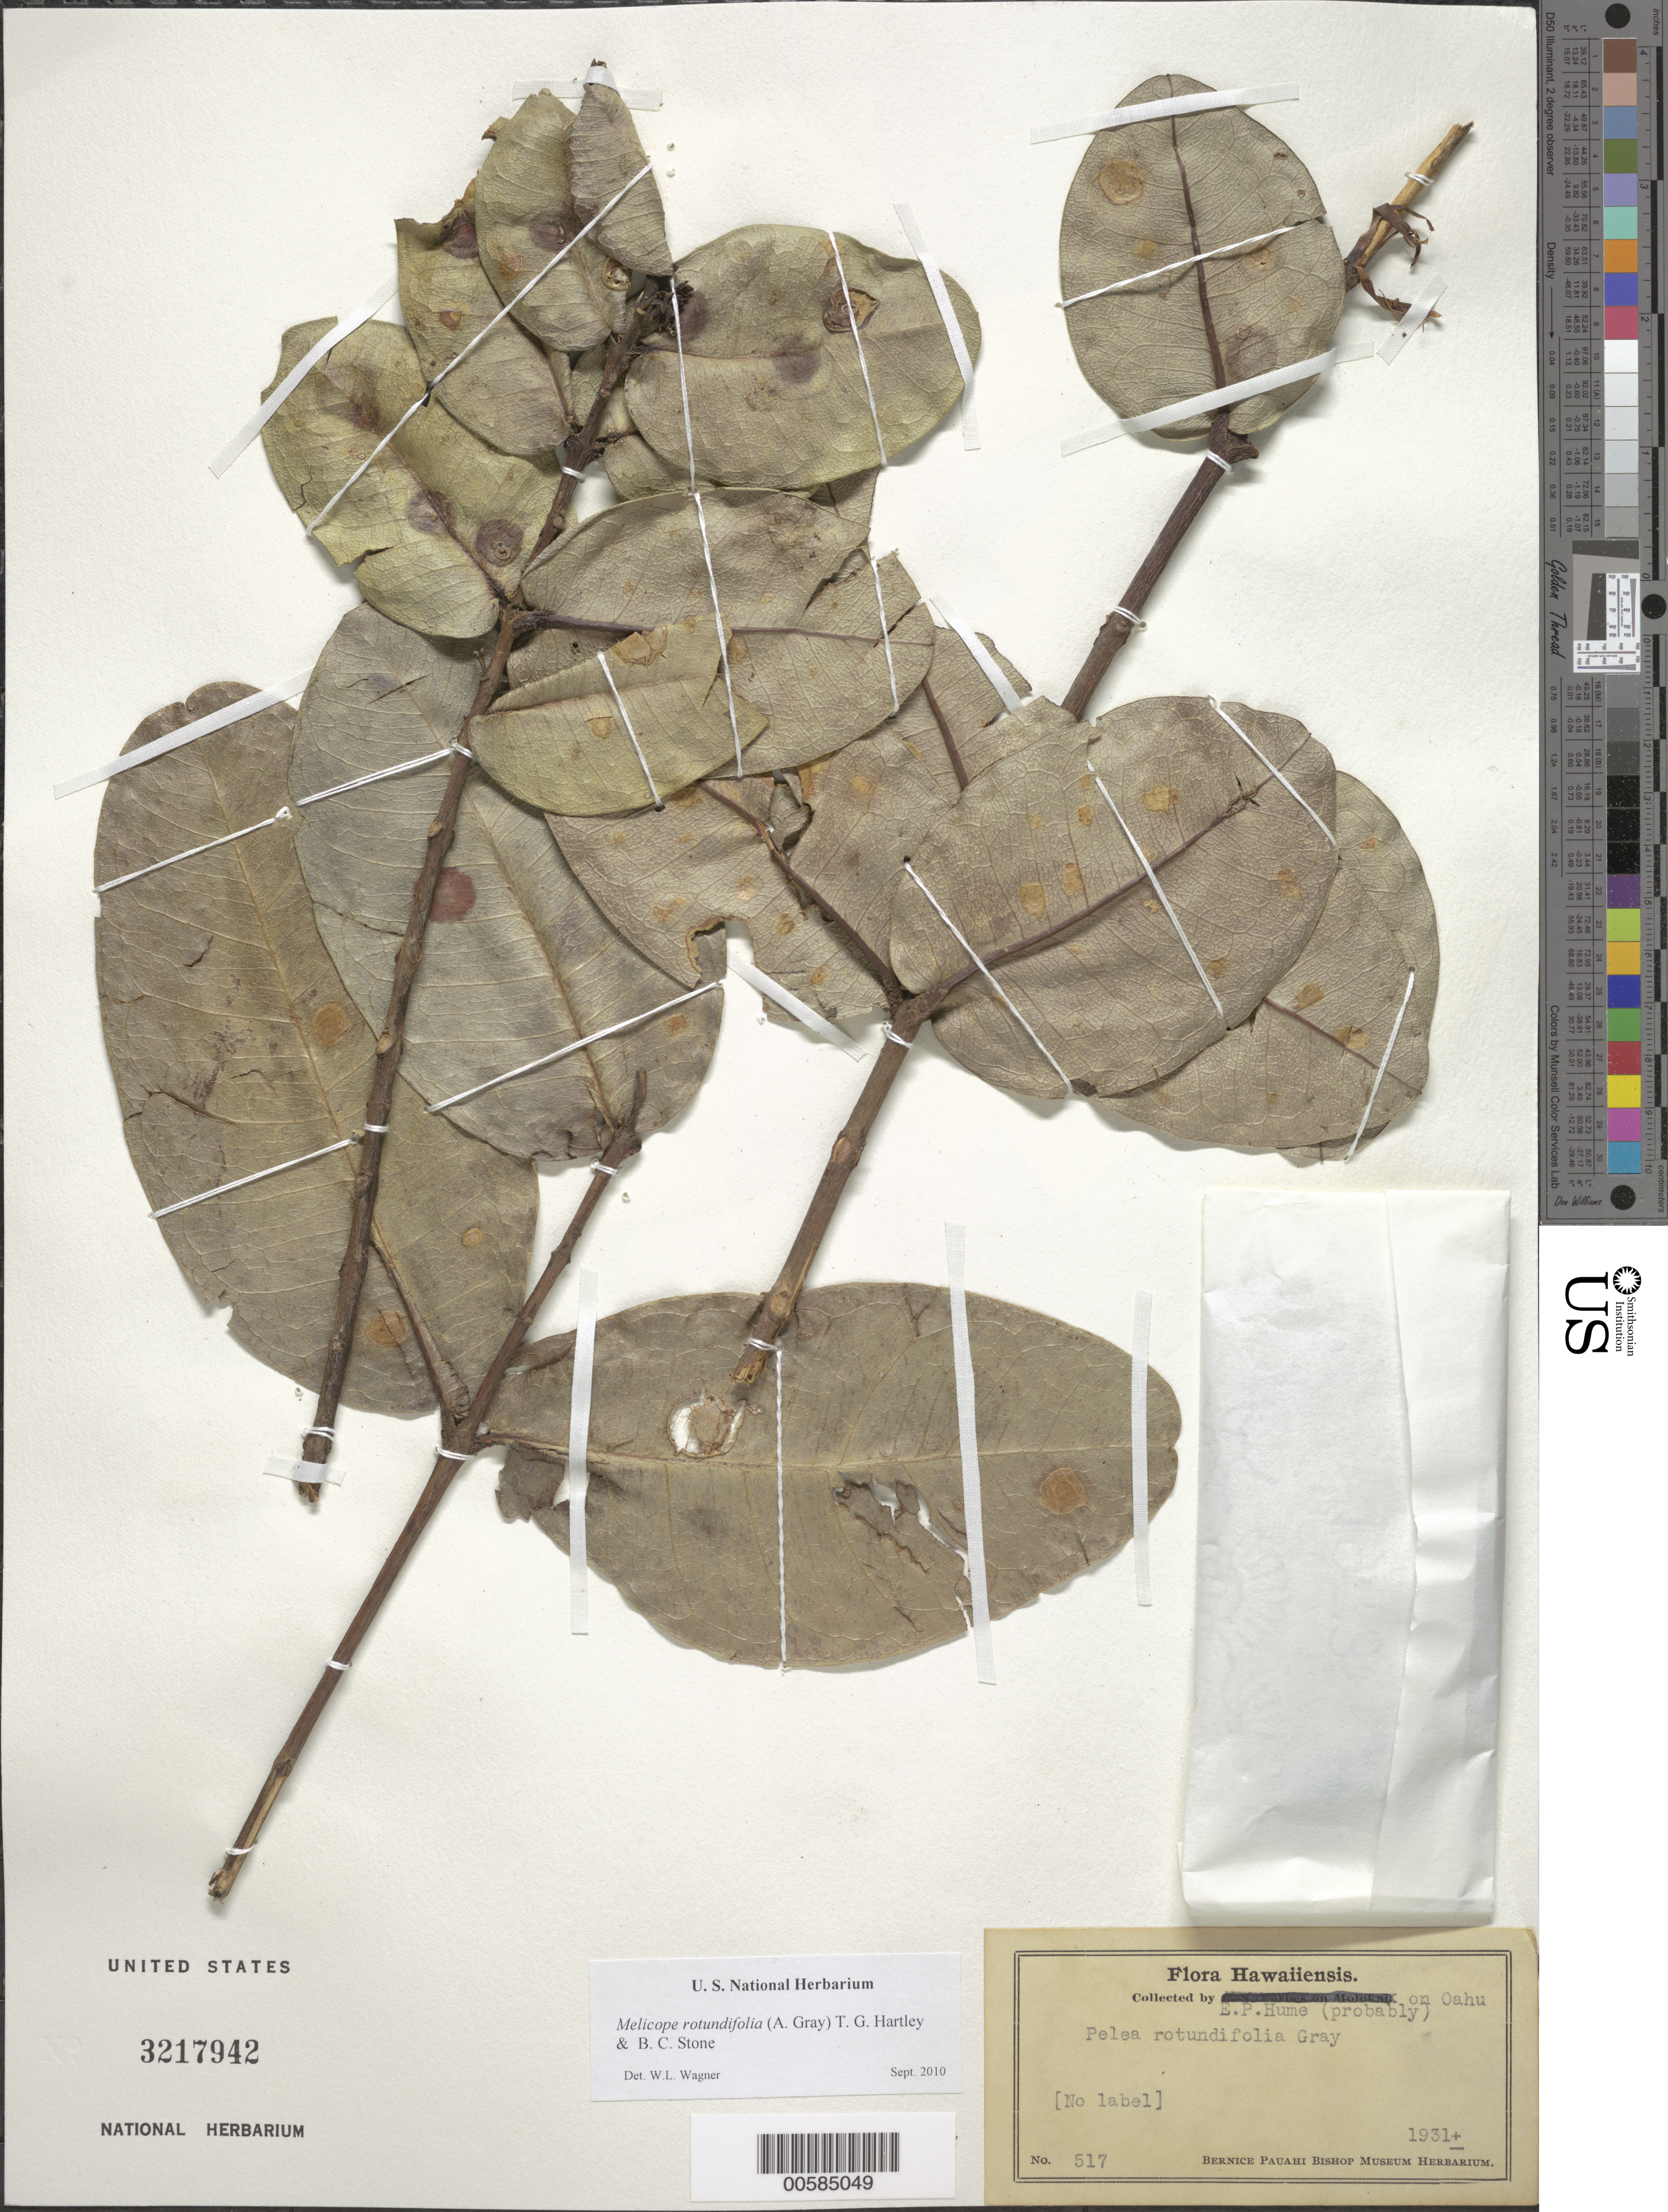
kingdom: Plantae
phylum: Tracheophyta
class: Magnoliopsida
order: Sapindales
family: Rutaceae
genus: Melicope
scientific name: Melicope rotundifolia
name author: (A. Gray) T.G. Hartley & B.C. Stone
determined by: Wagner, W. L., (BOT), Smithsonian Institution - National Museum of Natural History (UNITED STATES)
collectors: E. Hume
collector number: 517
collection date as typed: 0 1931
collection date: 1931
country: United States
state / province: Hawaii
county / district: Honolulu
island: Oahu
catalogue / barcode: US 3217942